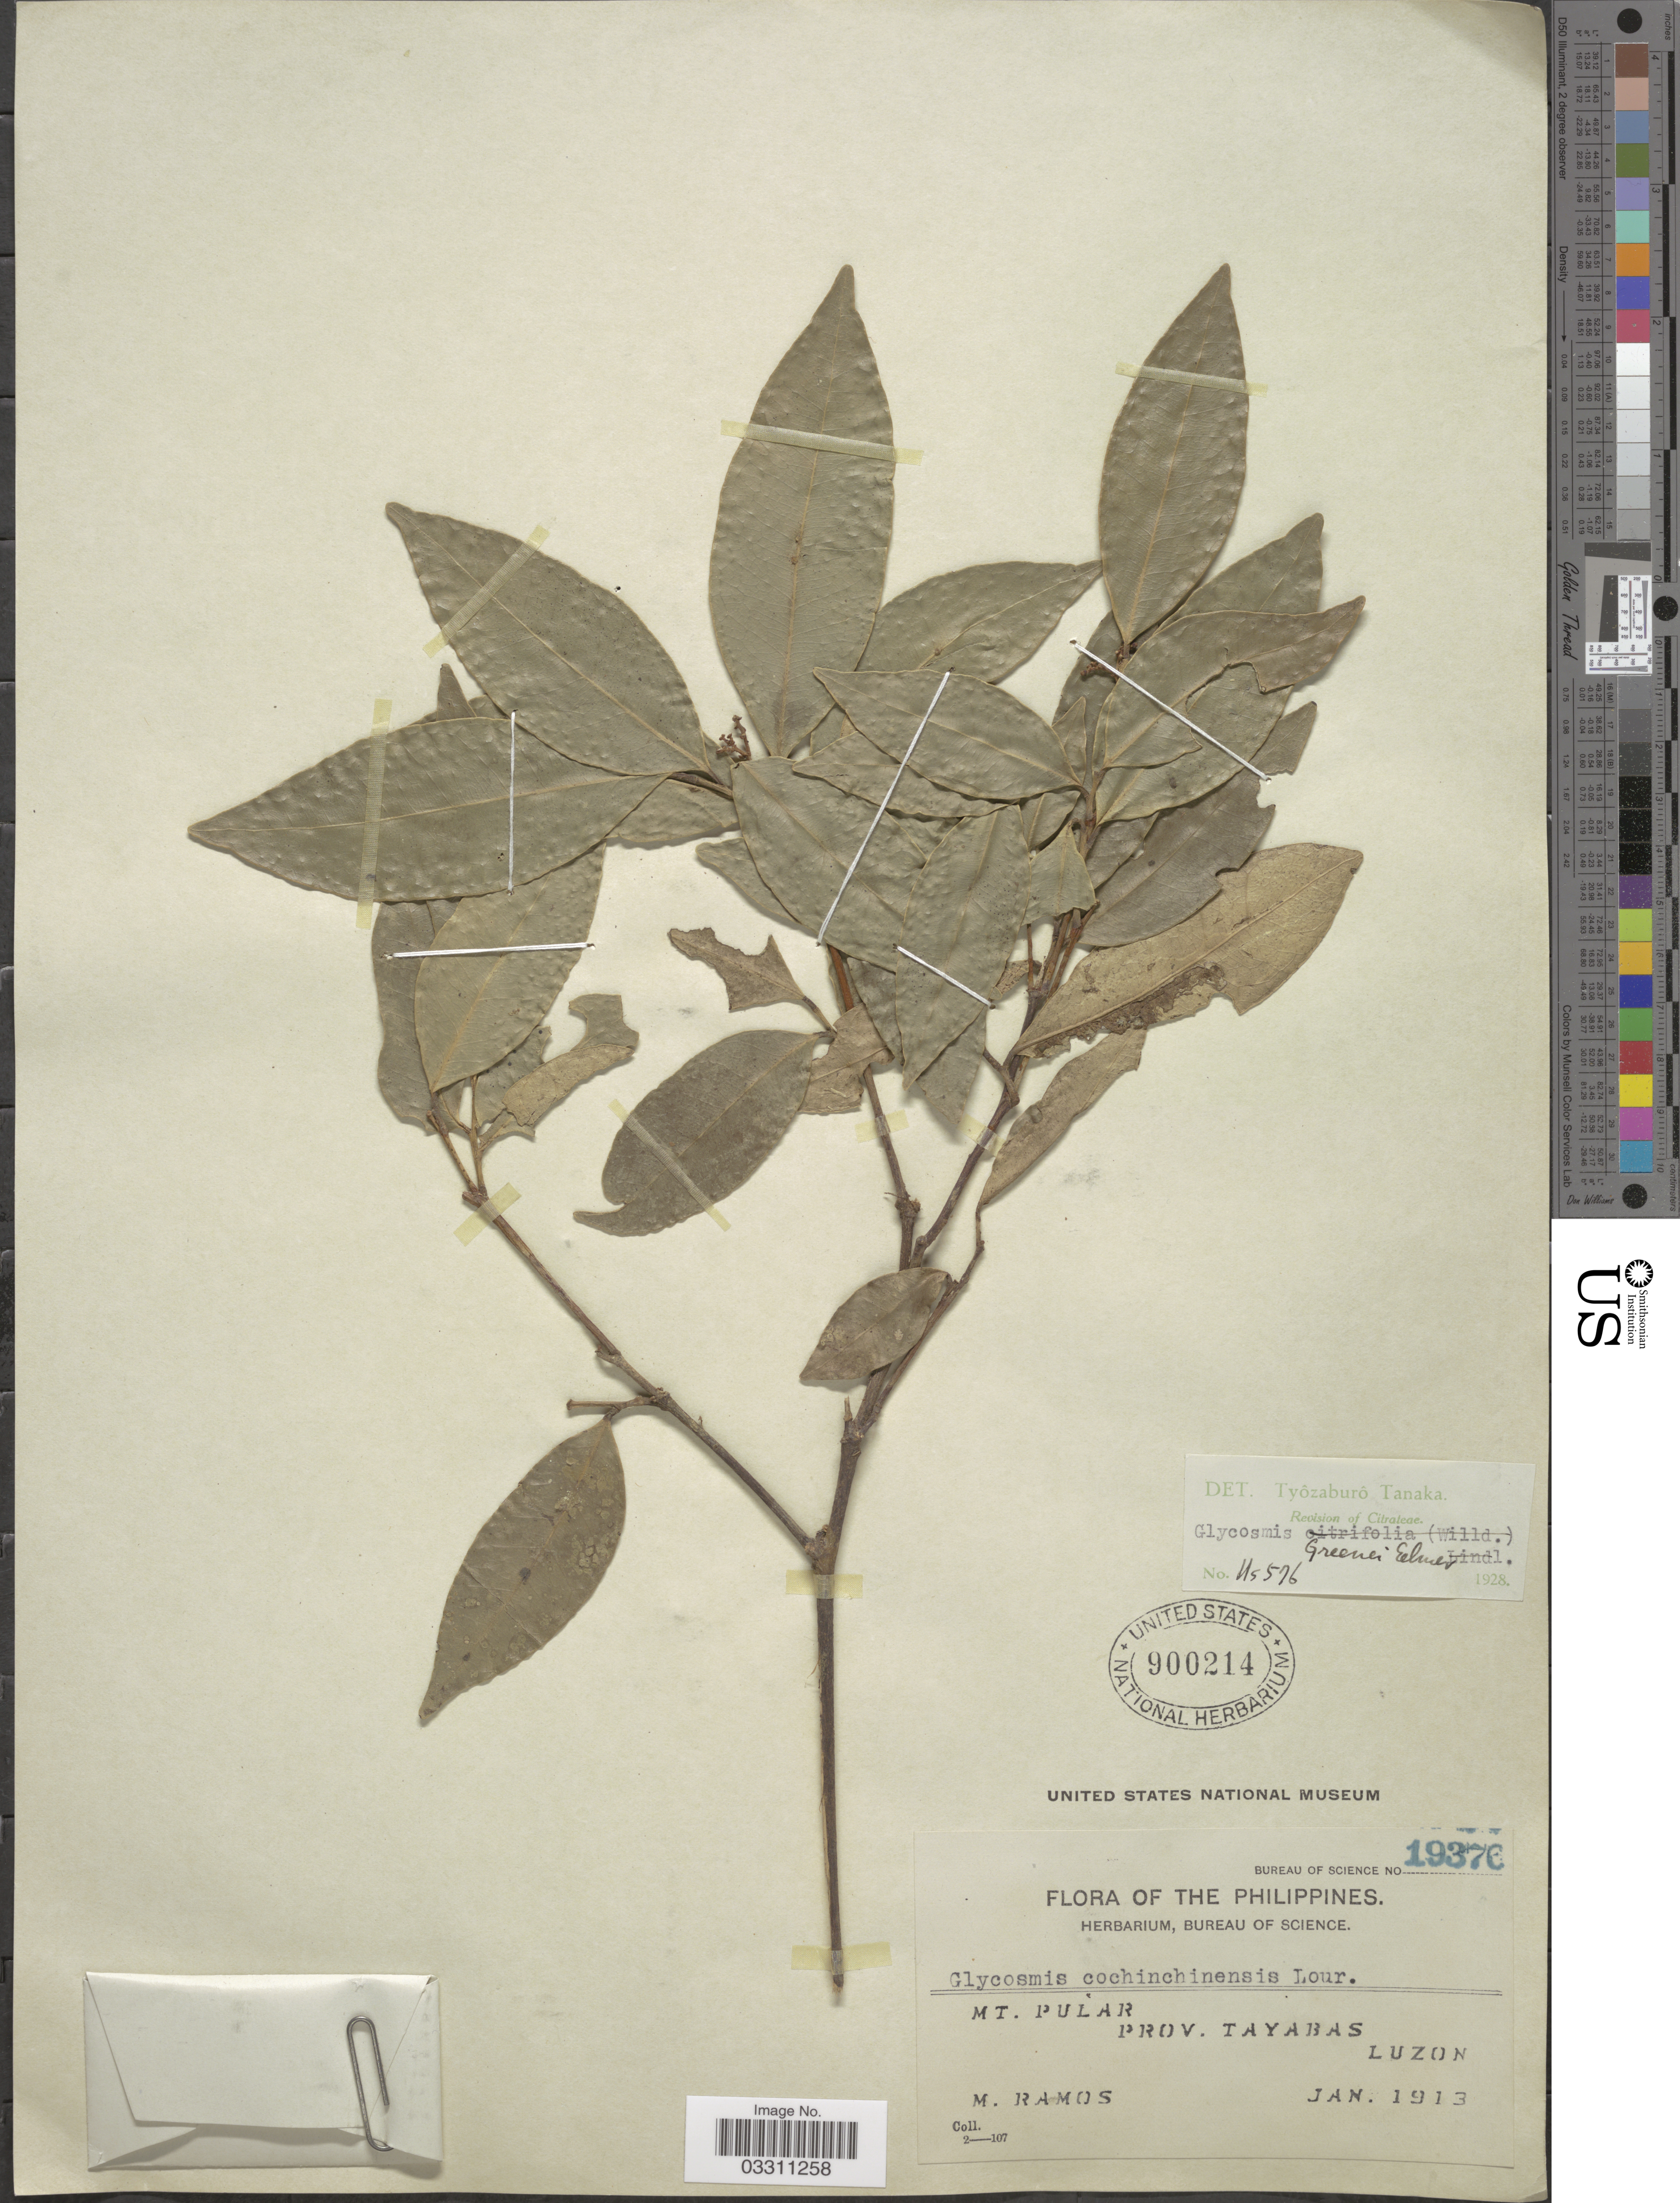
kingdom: Plantae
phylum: Tracheophyta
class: Magnoliopsida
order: Sapindales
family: Rutaceae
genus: Glycosmis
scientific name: Glycosmis greenei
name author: Elmer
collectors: M. Ramos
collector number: Bureau of Science 19376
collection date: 1913-01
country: Philippines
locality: Mt. Pular. Prov. Tayabas. Luzon.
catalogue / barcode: US 900214